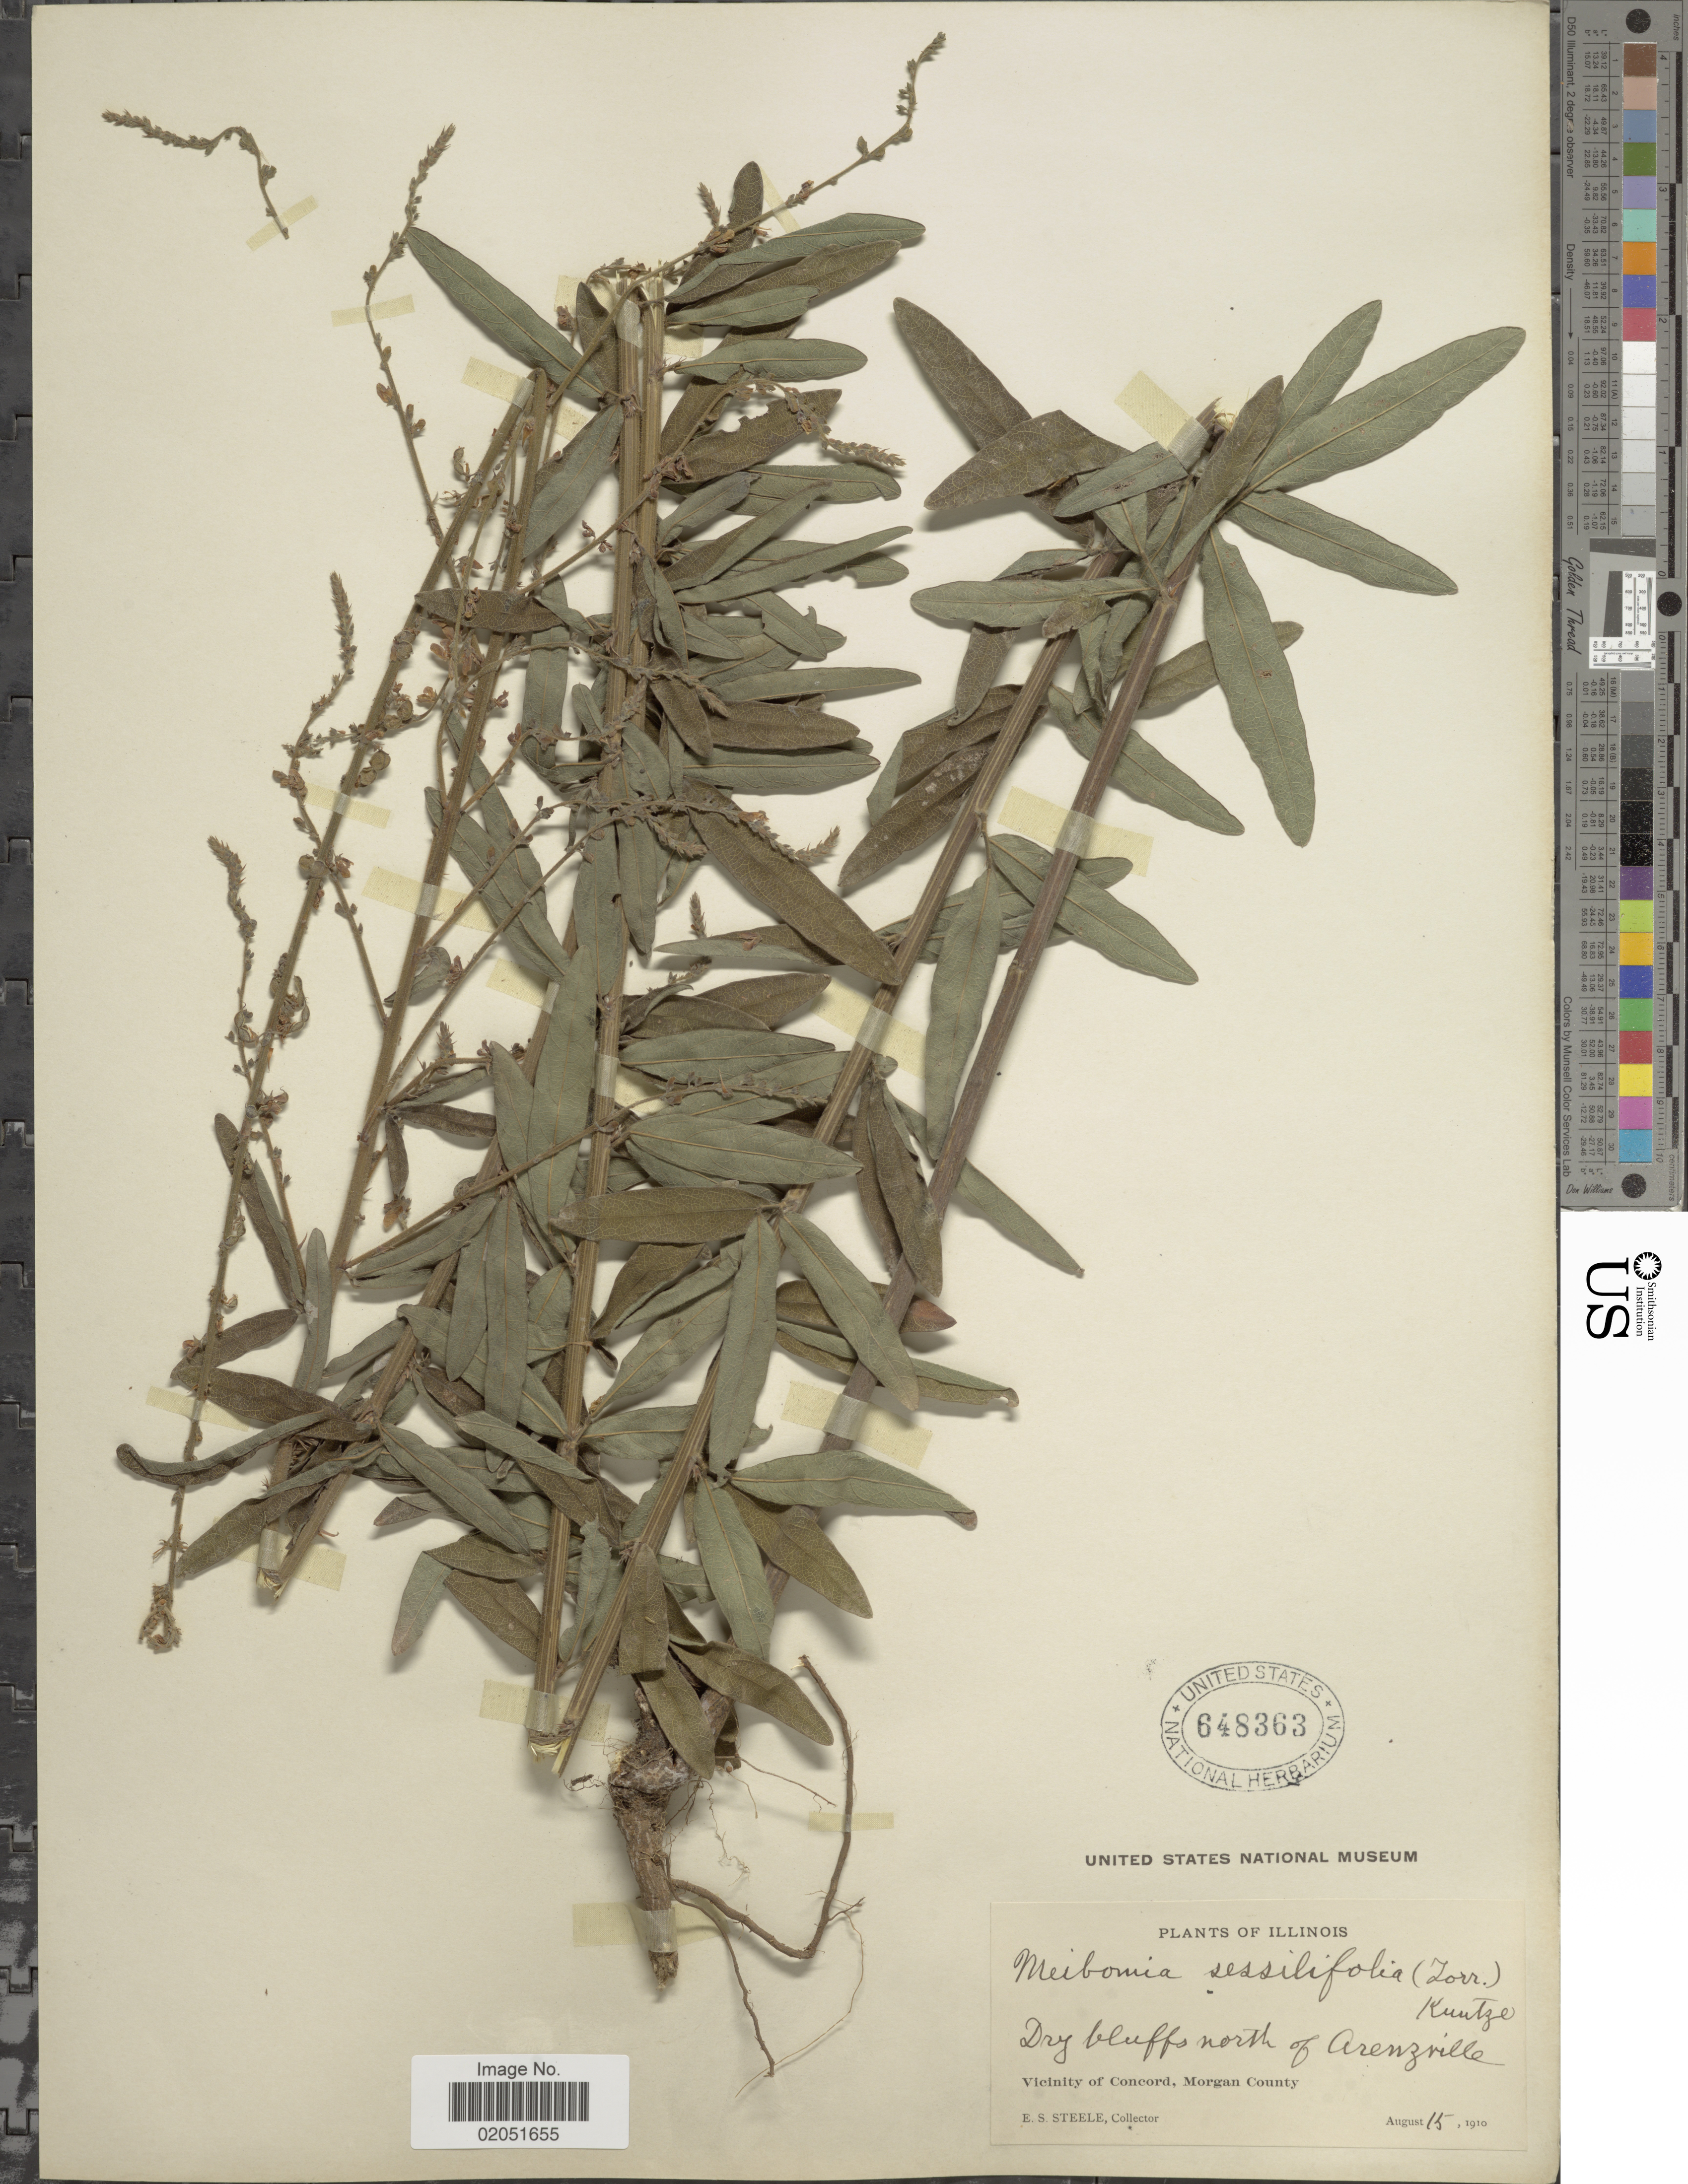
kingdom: Plantae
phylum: Tracheophyta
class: Magnoliopsida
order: Fabales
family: Fabaceae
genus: Desmodium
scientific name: Desmodium sessilifolium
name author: Torr. & A. Gray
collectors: E. Steele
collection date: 1910-08-15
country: United States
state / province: Illinois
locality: Vicinity of Concord, Morgan County, Dry Bluffs north of Arenzville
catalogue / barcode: US 648363